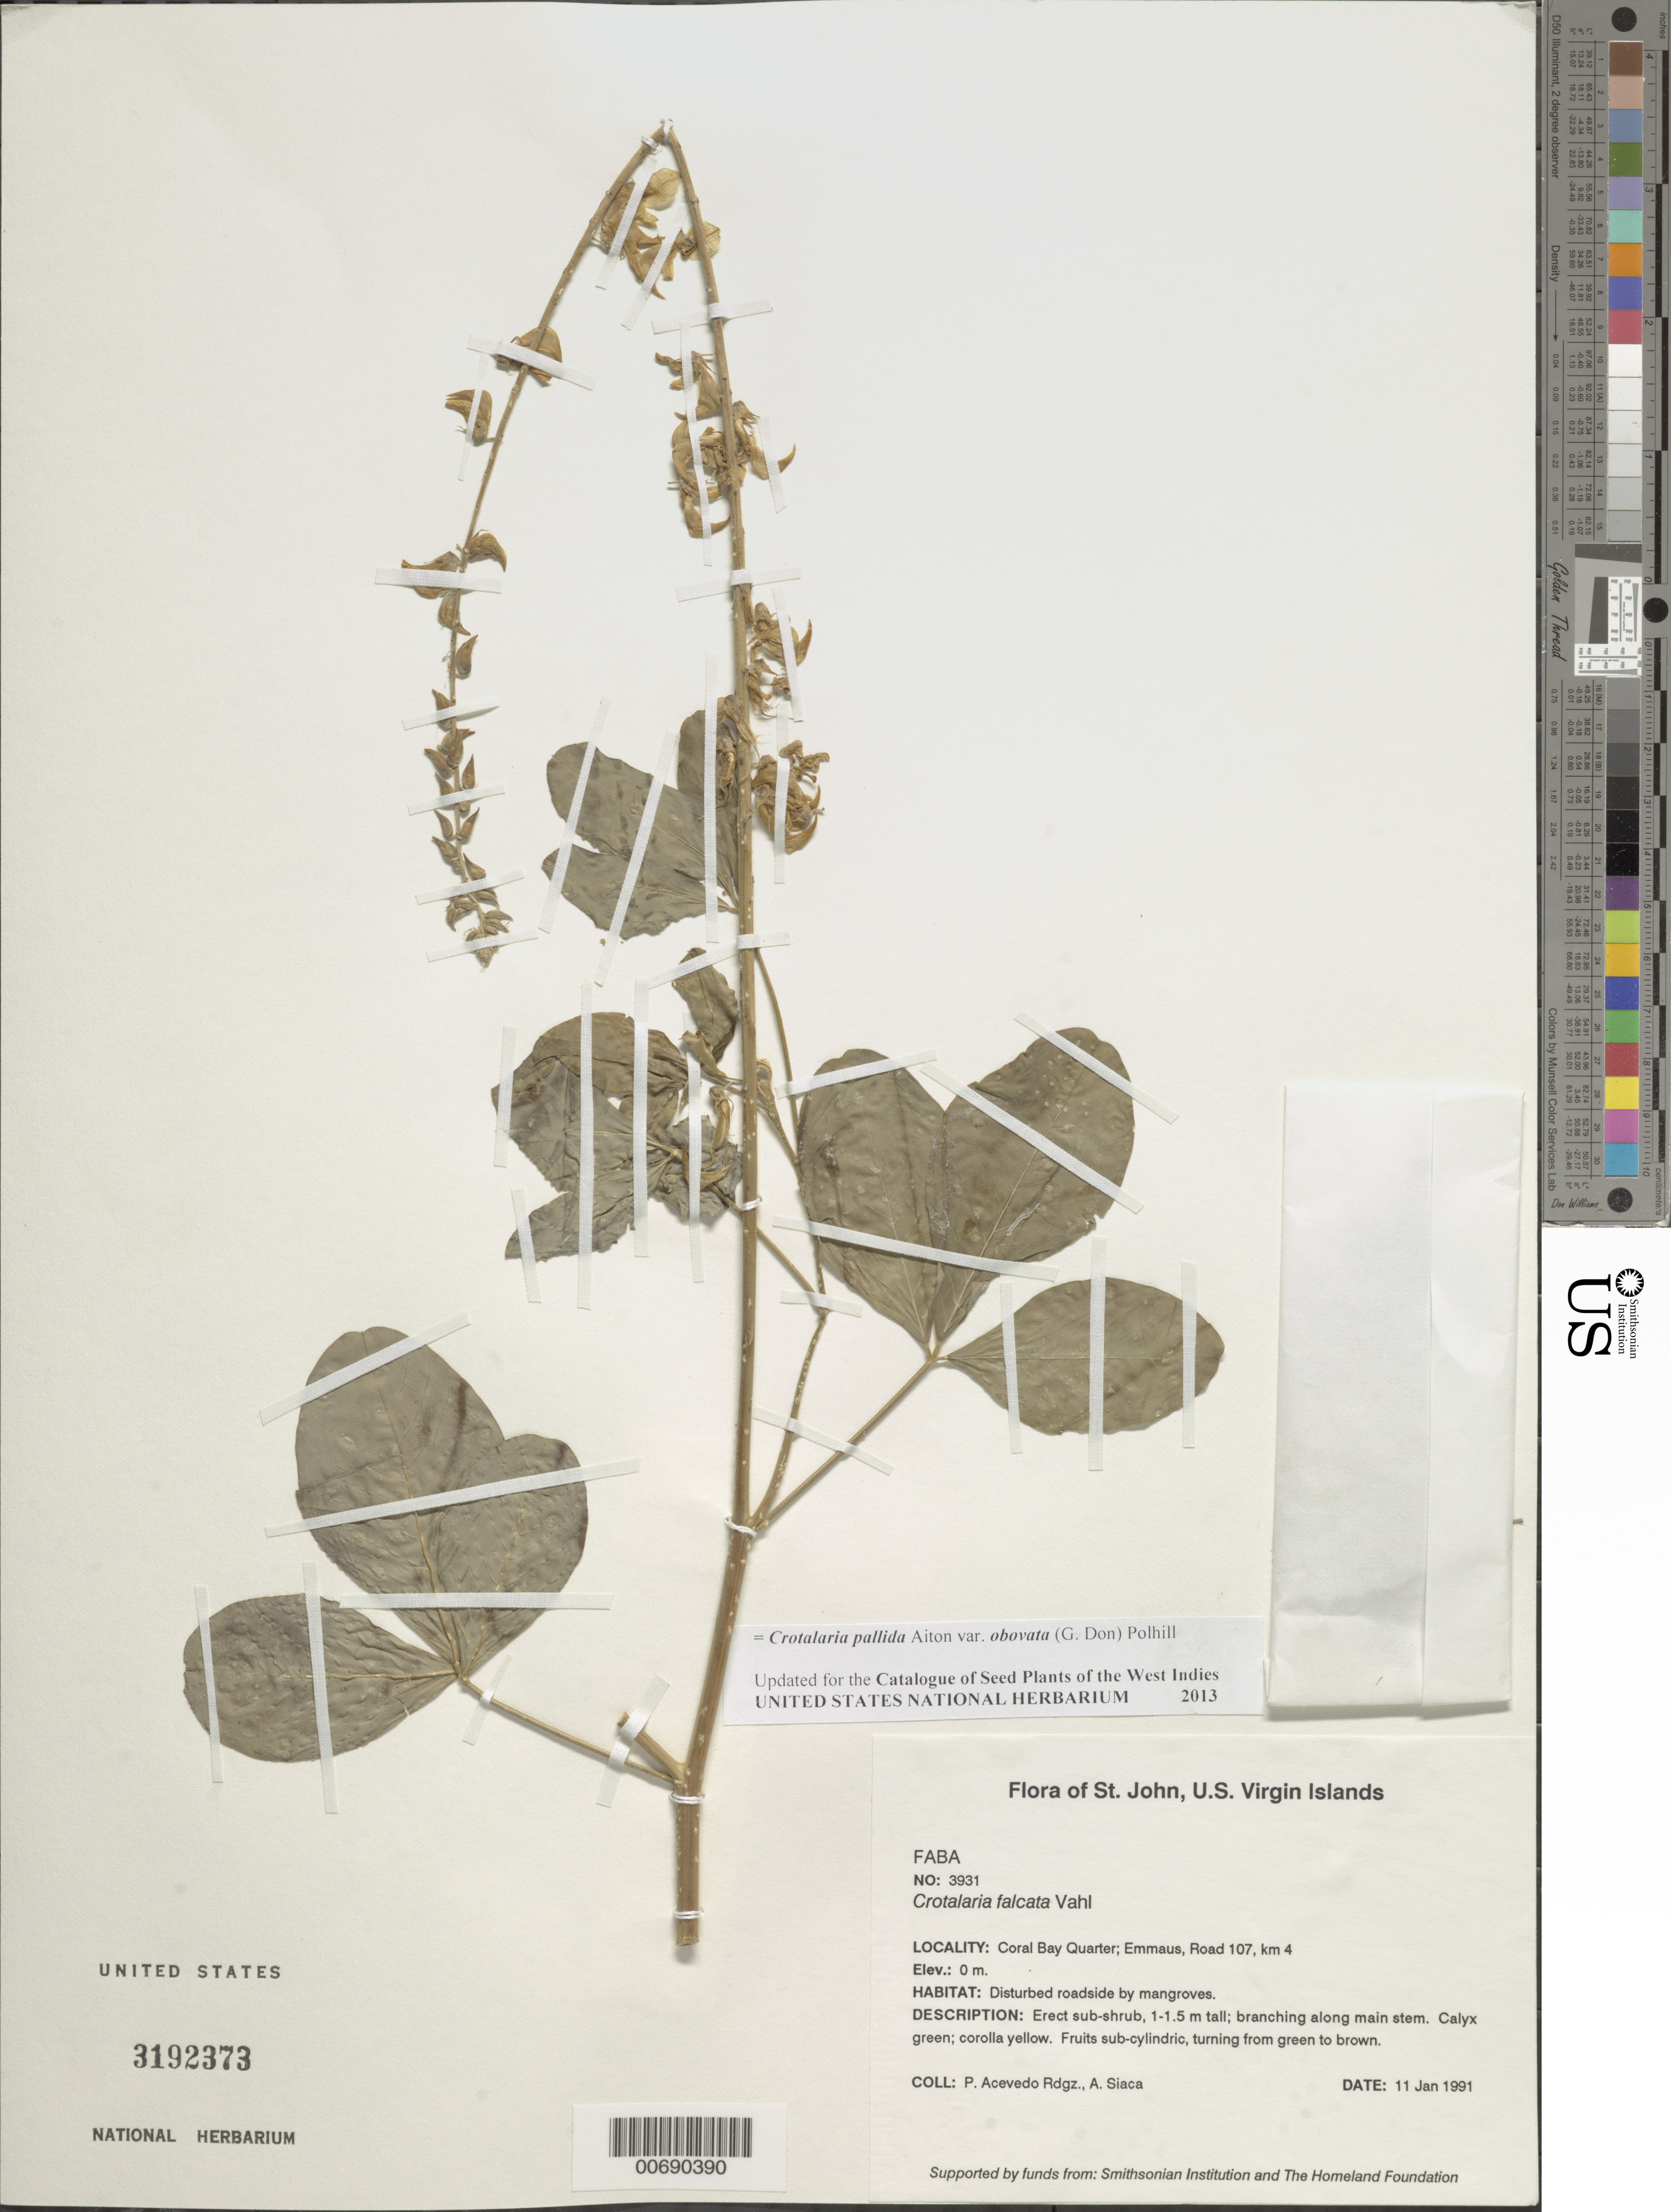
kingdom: Plantae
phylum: Tracheophyta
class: Magnoliopsida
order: Fabales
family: Fabaceae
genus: Crotalaria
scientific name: Crotalaria pallida var. obovata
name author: (G. Don) Polhill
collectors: P. Acevedo-Rodr. & A. Siaca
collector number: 3931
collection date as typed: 11 Jan 1991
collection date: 1991-01-11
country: U.S. Virgin Islands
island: St. John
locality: Coral Bay Quarter; Emmaus, Road 107, km 4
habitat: Disturbed roadside by mangroves.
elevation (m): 0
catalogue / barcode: US 3192373